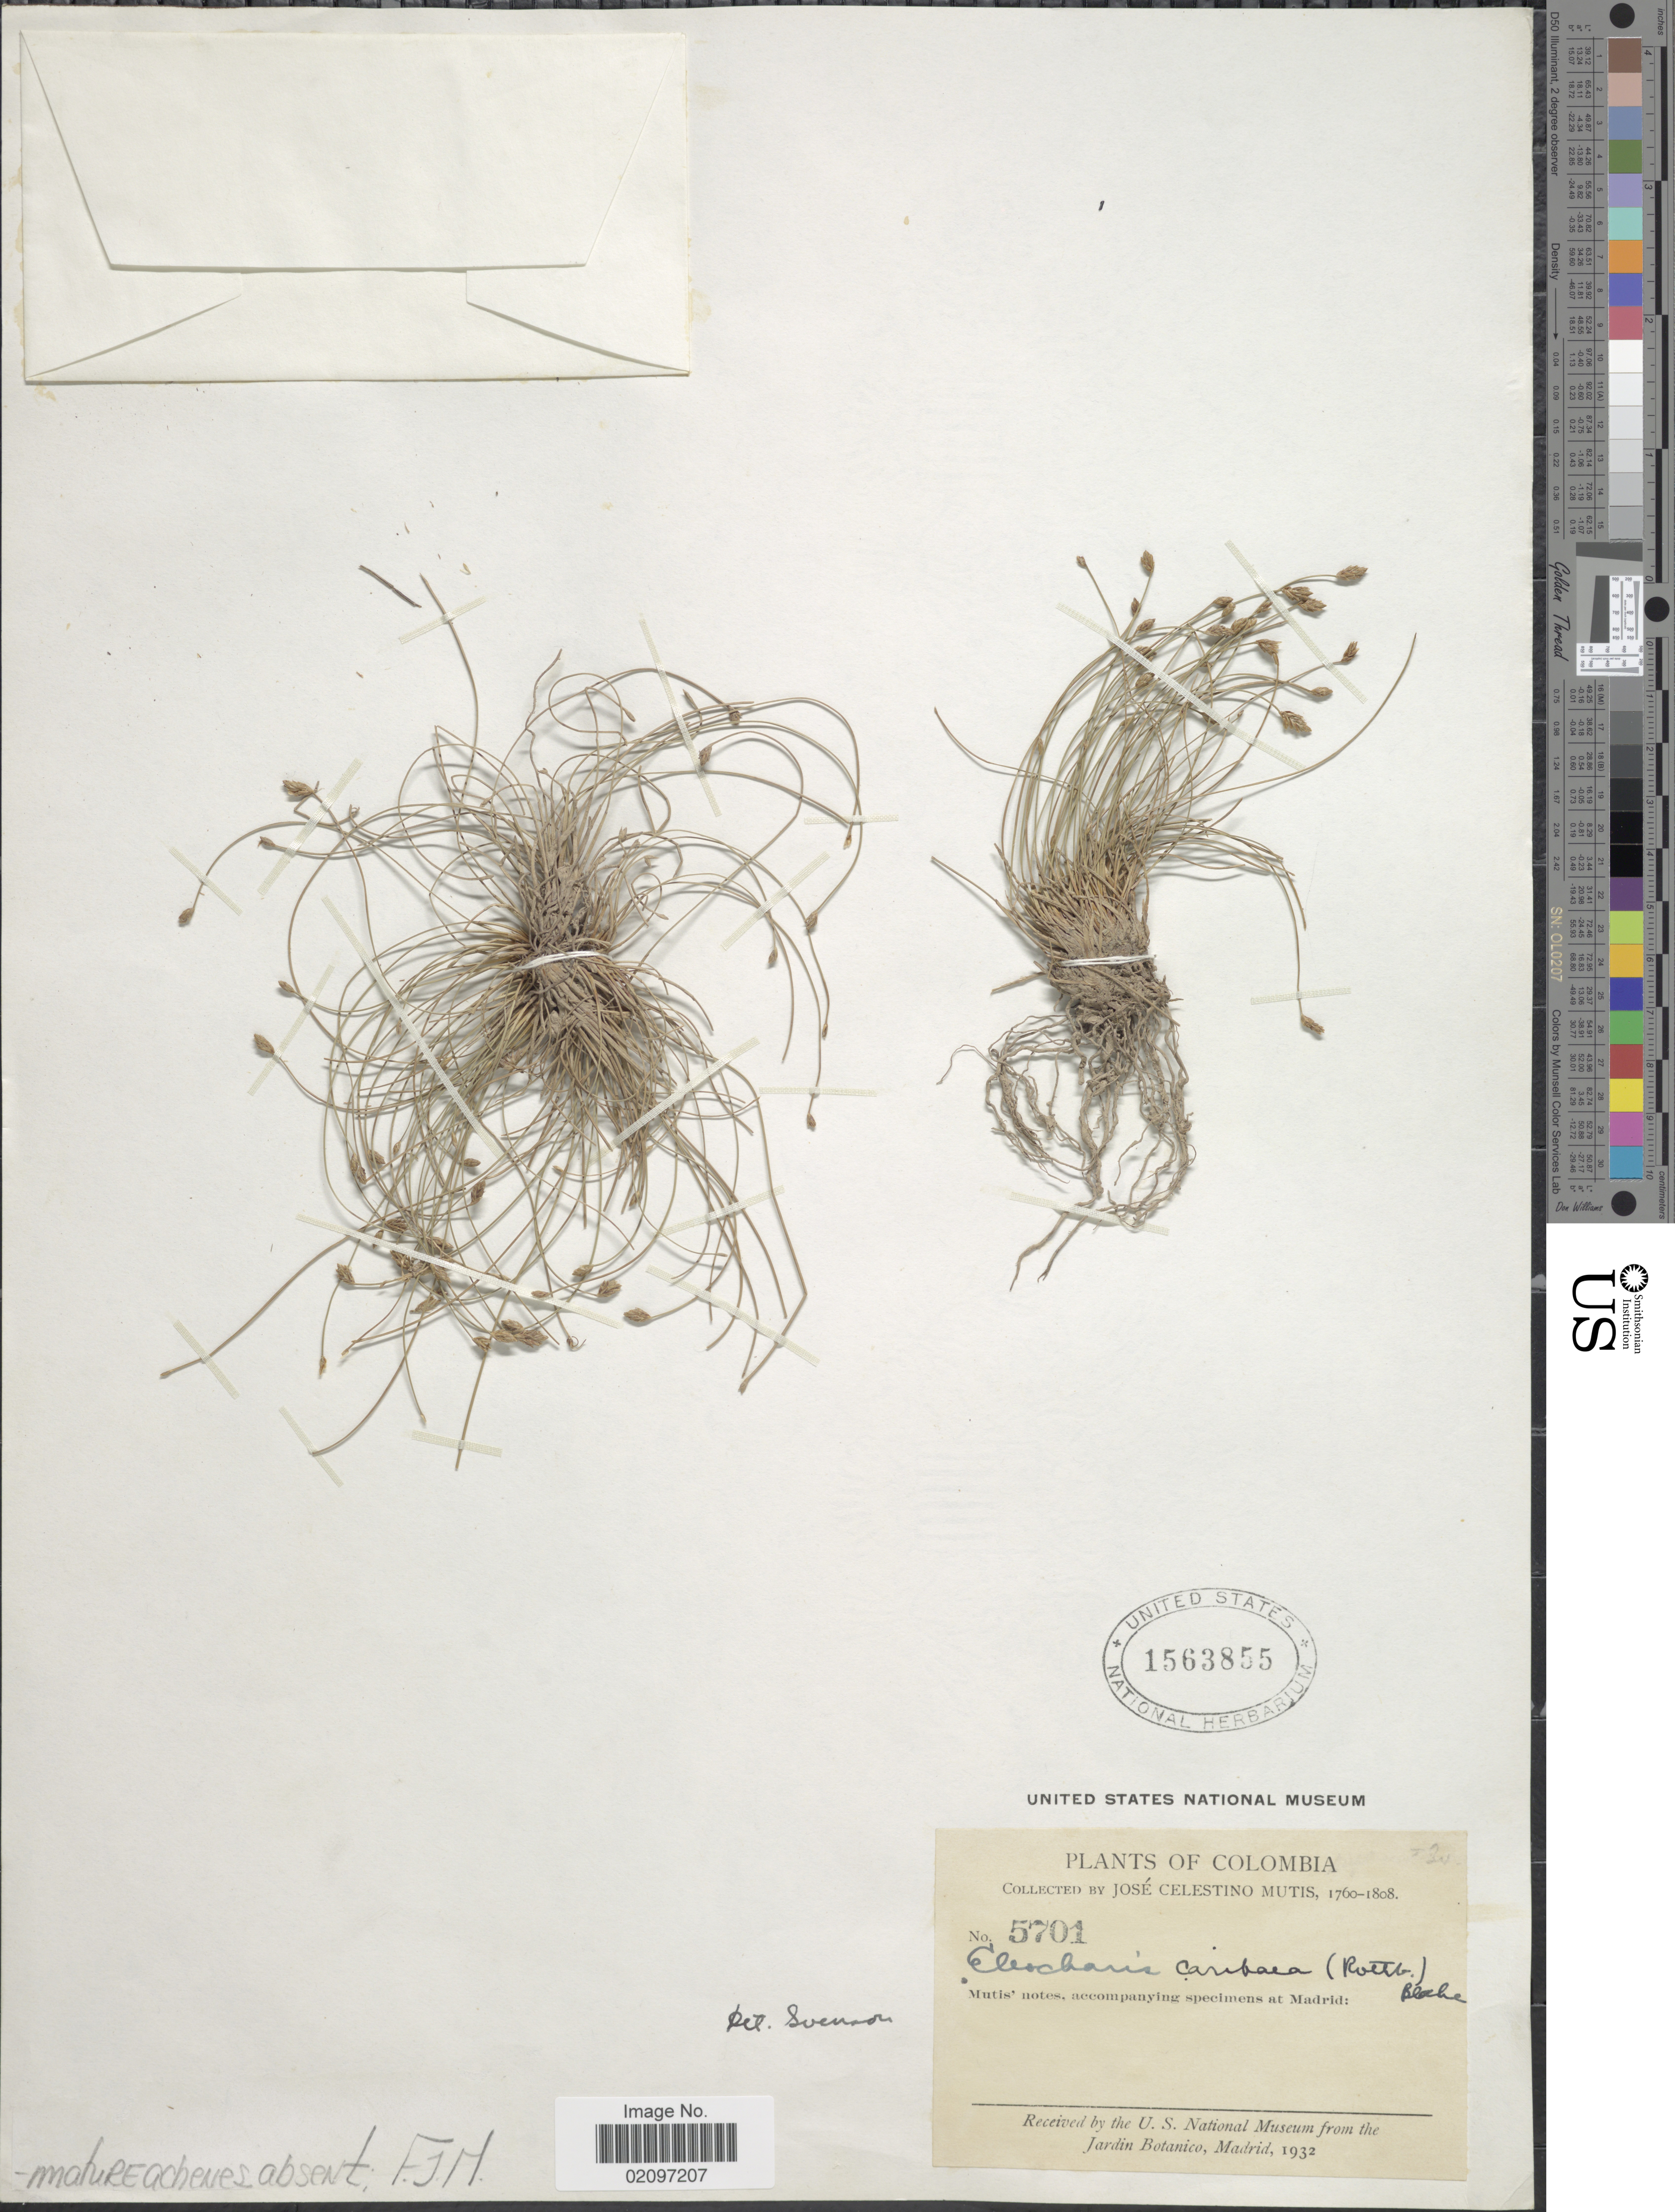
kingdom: Plantae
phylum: Tracheophyta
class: Liliopsida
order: Poales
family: Cyperaceae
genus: Eleocharis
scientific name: Eleocharis sp.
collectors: J. C. B. Mutis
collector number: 5701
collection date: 1760/1808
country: Colombia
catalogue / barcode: US 1563855